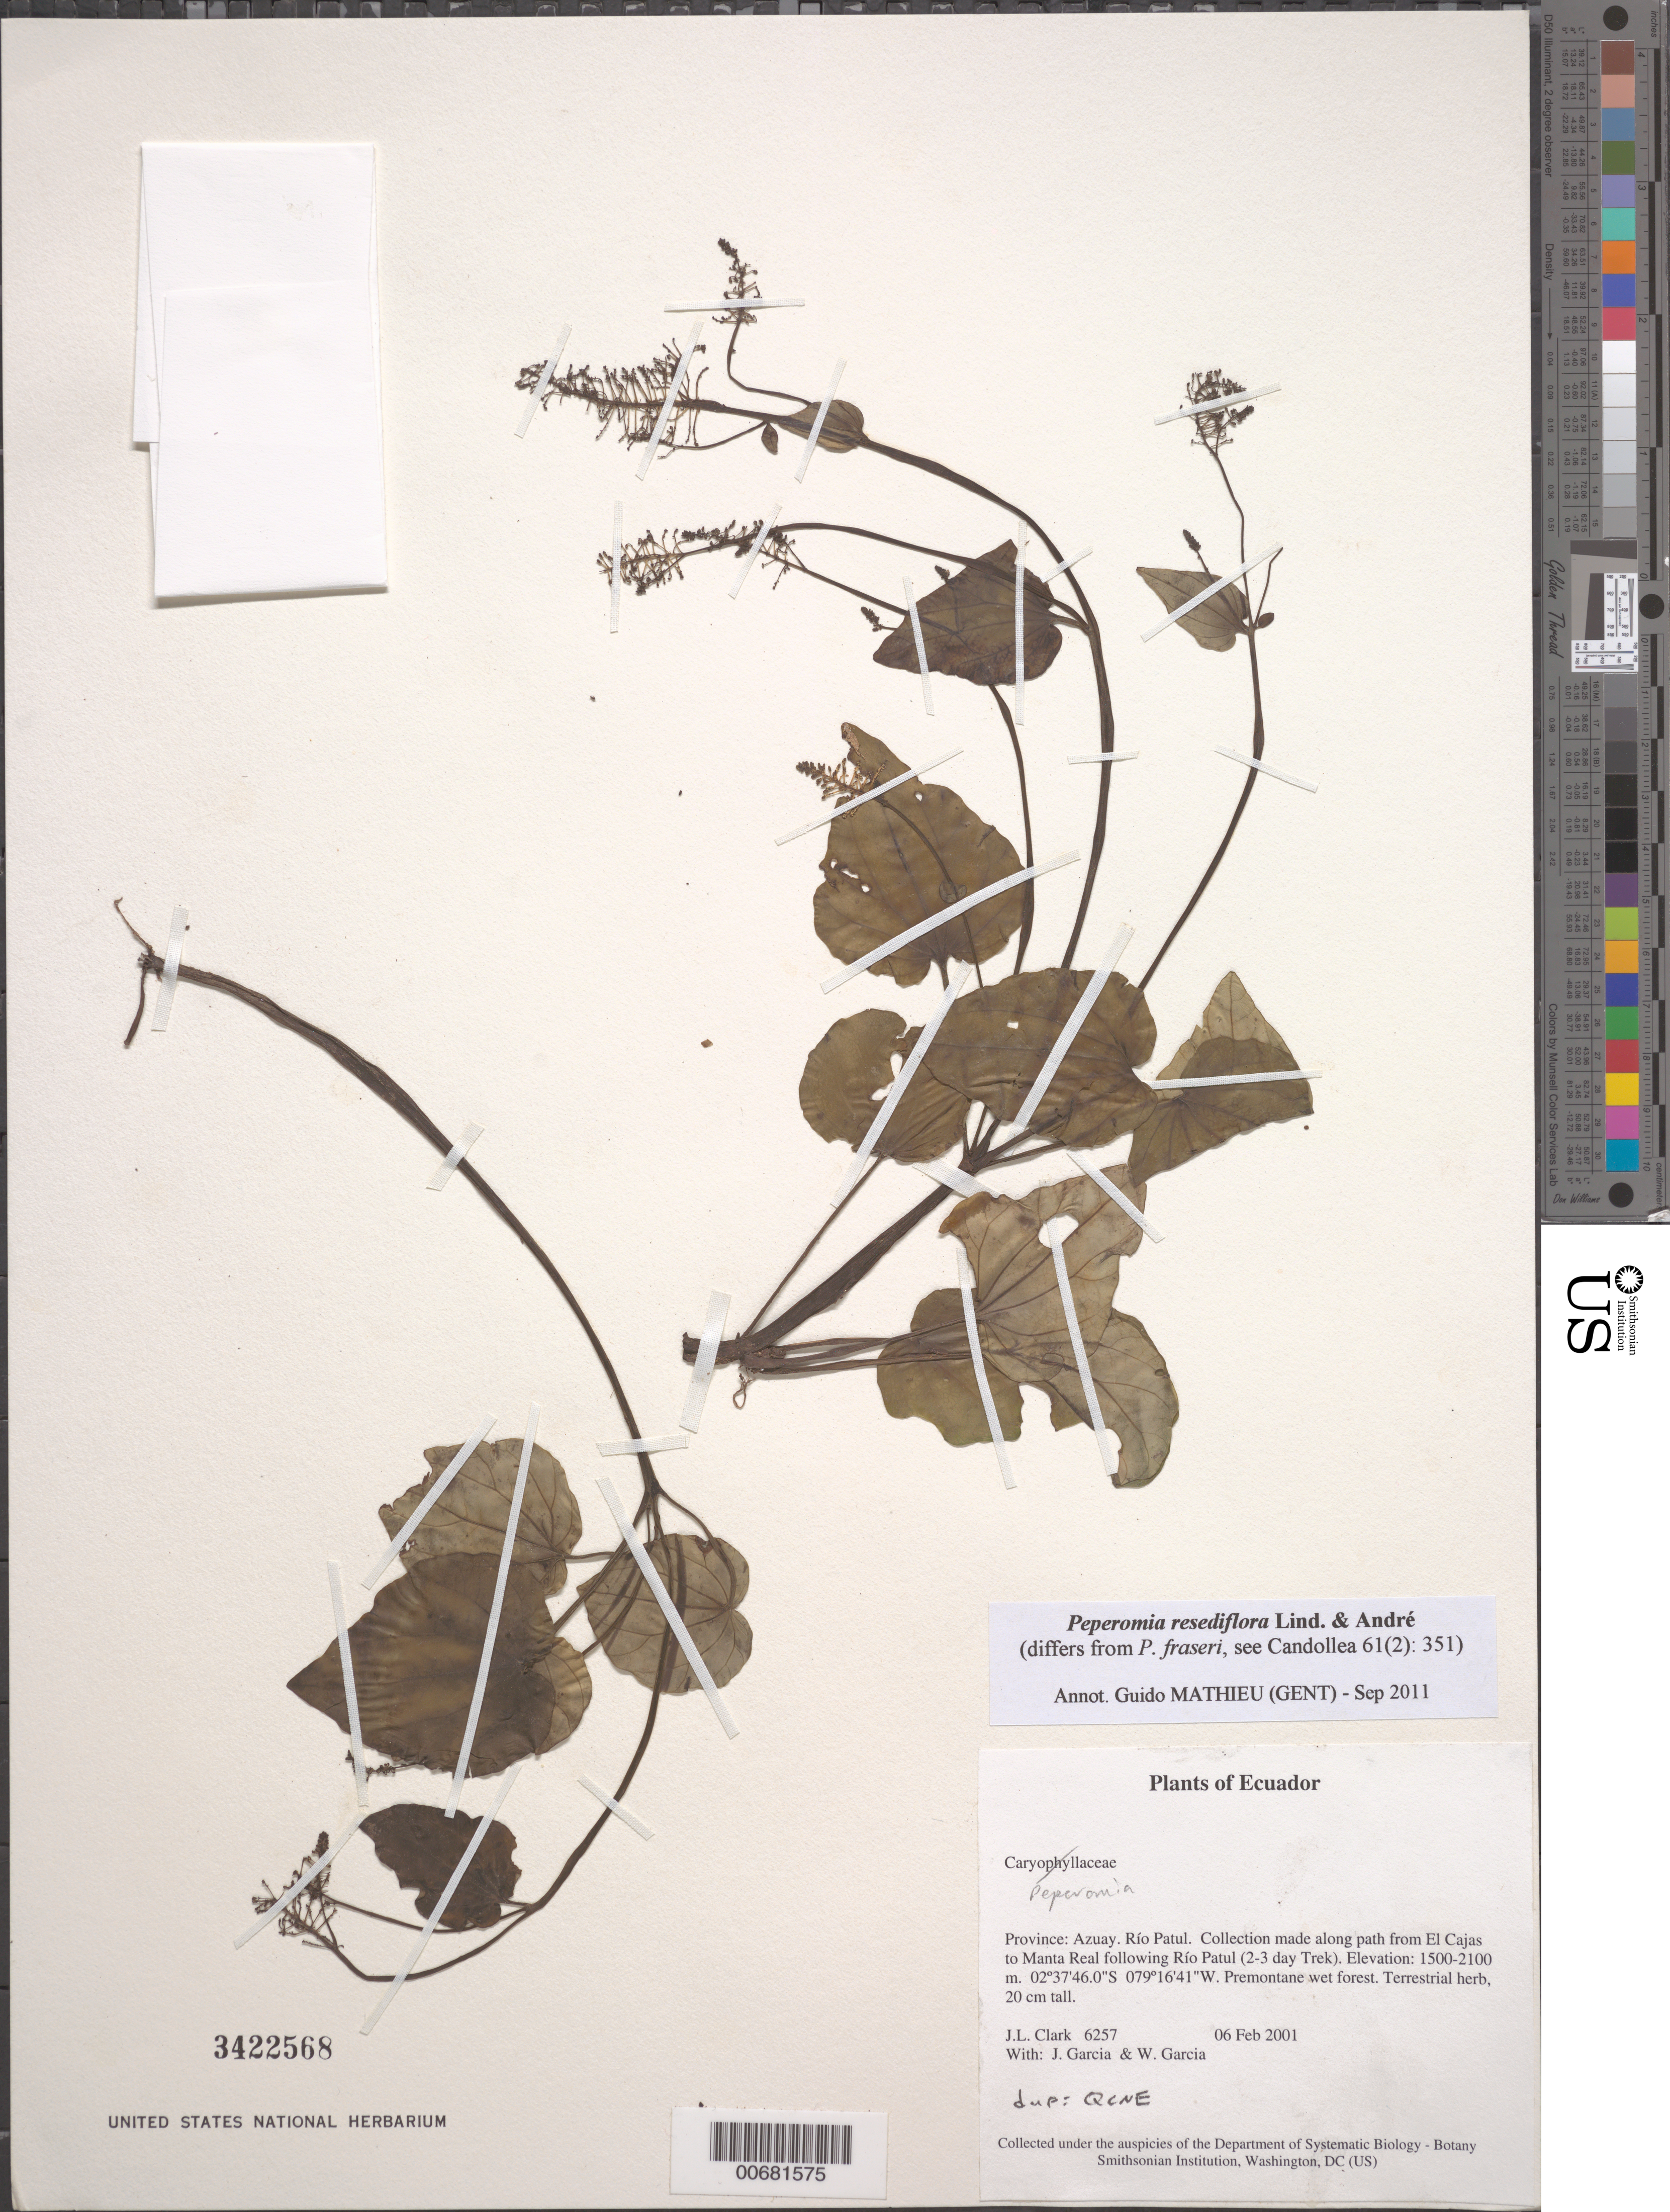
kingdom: Plantae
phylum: Tracheophyta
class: Magnoliopsida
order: Piperales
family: Piperaceae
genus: Peperomia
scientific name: Peperomia resediflora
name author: Linden & André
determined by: Jiménez, José Estaban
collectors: J. L. Clark, J. Garcia & W. Garcia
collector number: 6257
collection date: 2001-02-06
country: Ecuador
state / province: Azuay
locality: Río Patul. Collection made along path from El Cajas to Manta Real following Río Patul (2-3 day Trek).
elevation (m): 1500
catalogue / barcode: US 3422568